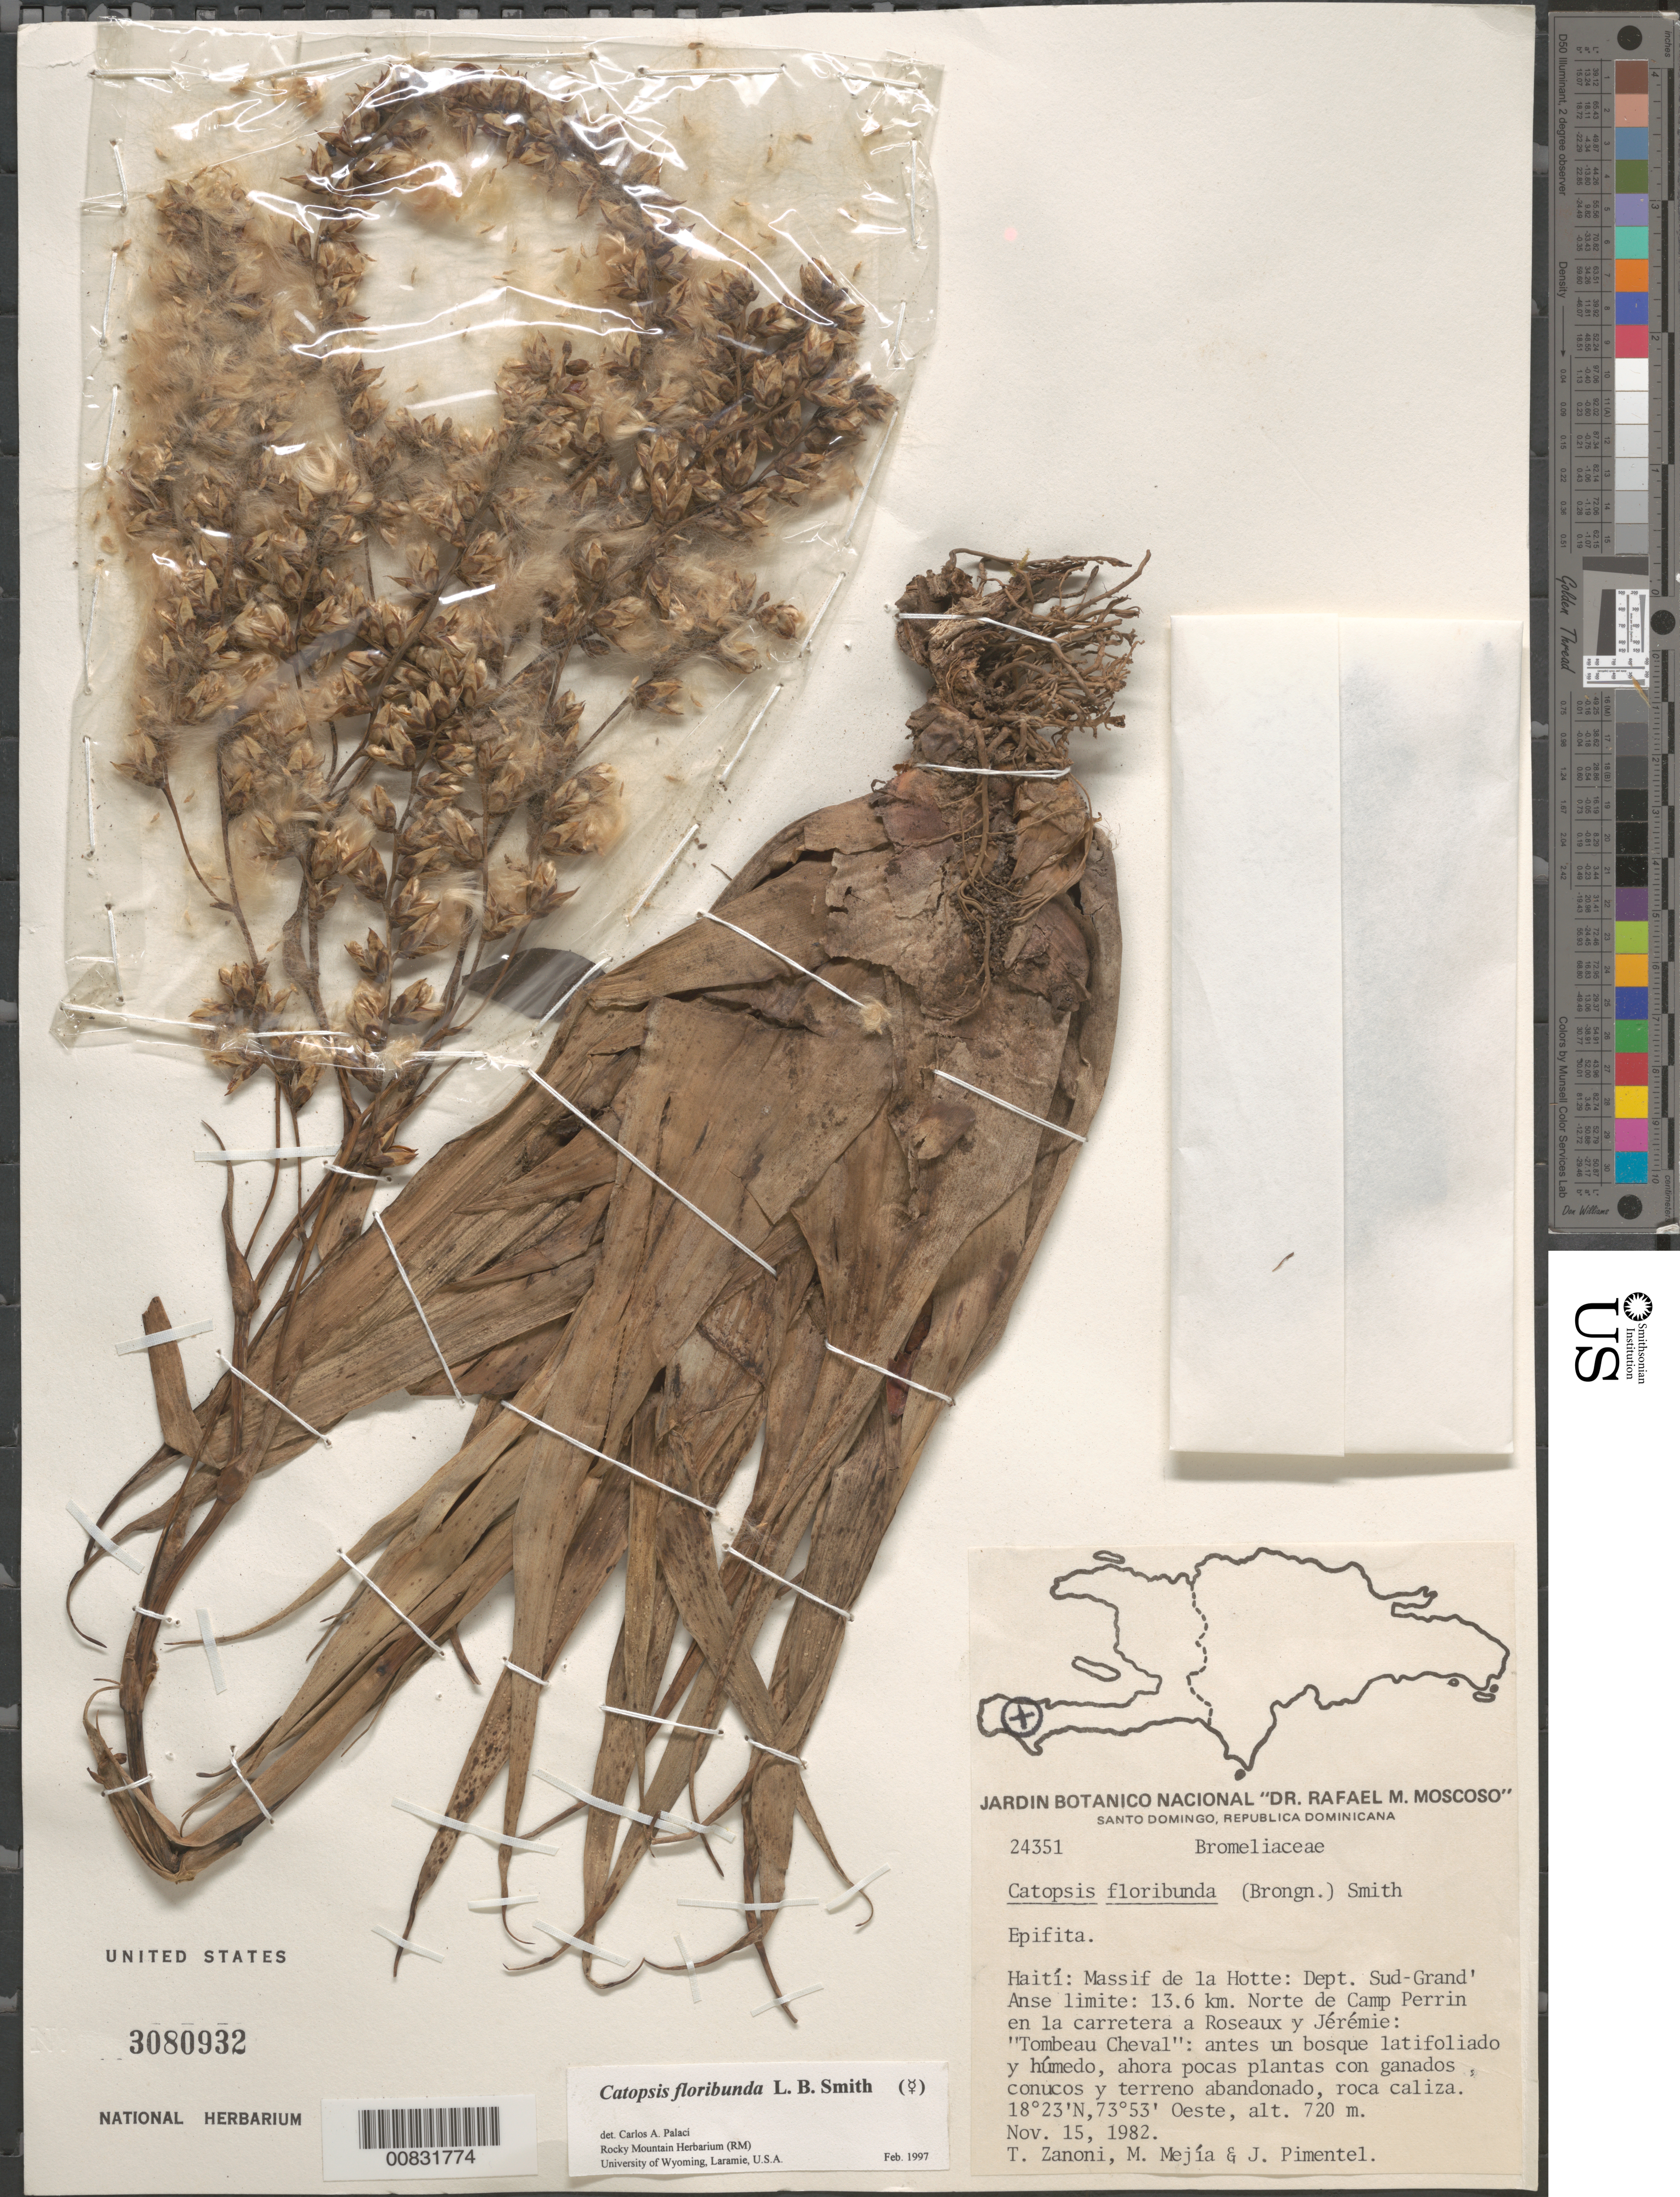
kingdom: Plantae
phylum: Tracheophyta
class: Liliopsida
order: Poales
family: Bromeliaceae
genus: Catopsis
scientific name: Catopsis floribunda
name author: L.B. Sm.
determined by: Palací, C. A., (RM), University of Wyoming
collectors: T. A. Zanoni, M. Mejia & J. Pimentel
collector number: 24351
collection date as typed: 15 Nov 1982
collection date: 1982-11-15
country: Haiti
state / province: Grand'Anse / Sud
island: Hispaniola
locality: Massif de la Hotte: Dept. Sud-Grand'Anse limite: 13.6 km. Norte de Camp Perrin en la carretera a Roseaux y Jérémie: "Tombeau Cheval".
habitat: Antes un bosque latifoliado y húmedo, ahora pocas plantas con ganados conucos y terreno abandonado, roca caliza.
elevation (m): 720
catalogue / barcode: US 3080932